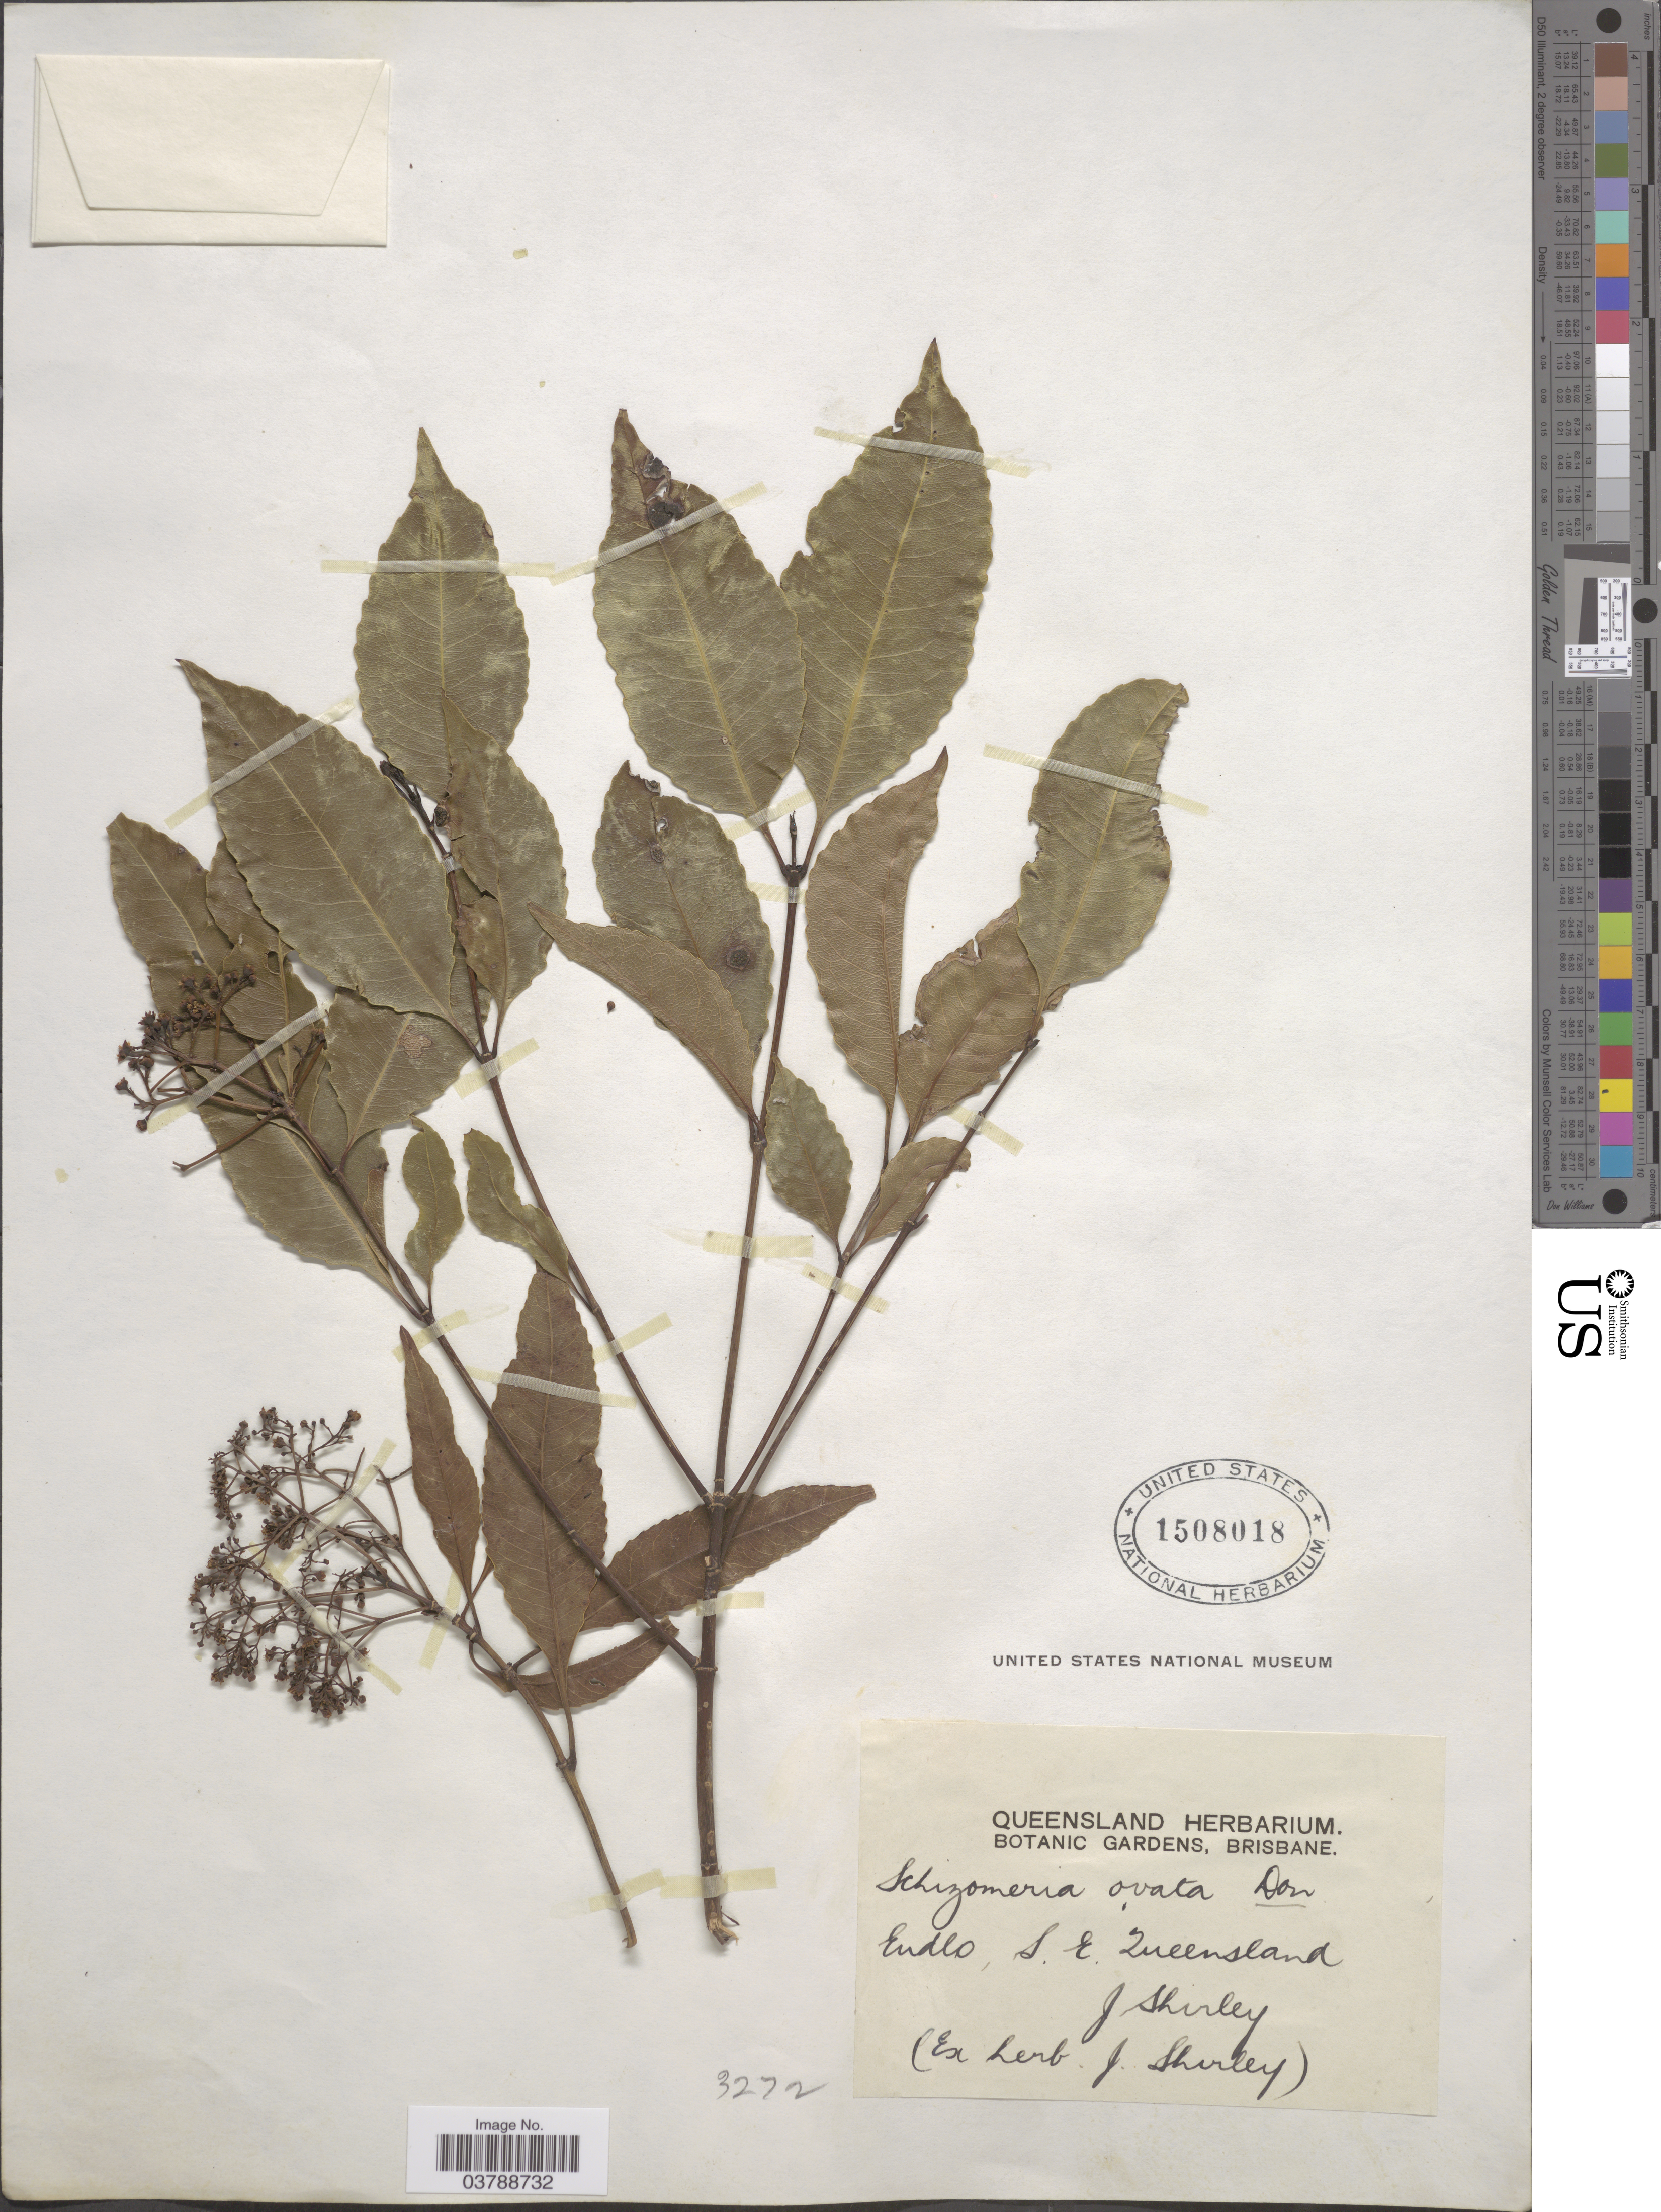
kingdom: Plantae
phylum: Tracheophyta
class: Magnoliopsida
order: Oxalidales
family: Cunoniaceae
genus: Schizomeria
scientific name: Schizomeria ovata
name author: D. Don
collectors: J. Shirley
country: Australia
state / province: Queensland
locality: Endlo, S. E. Queensland.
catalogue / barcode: US 1508018